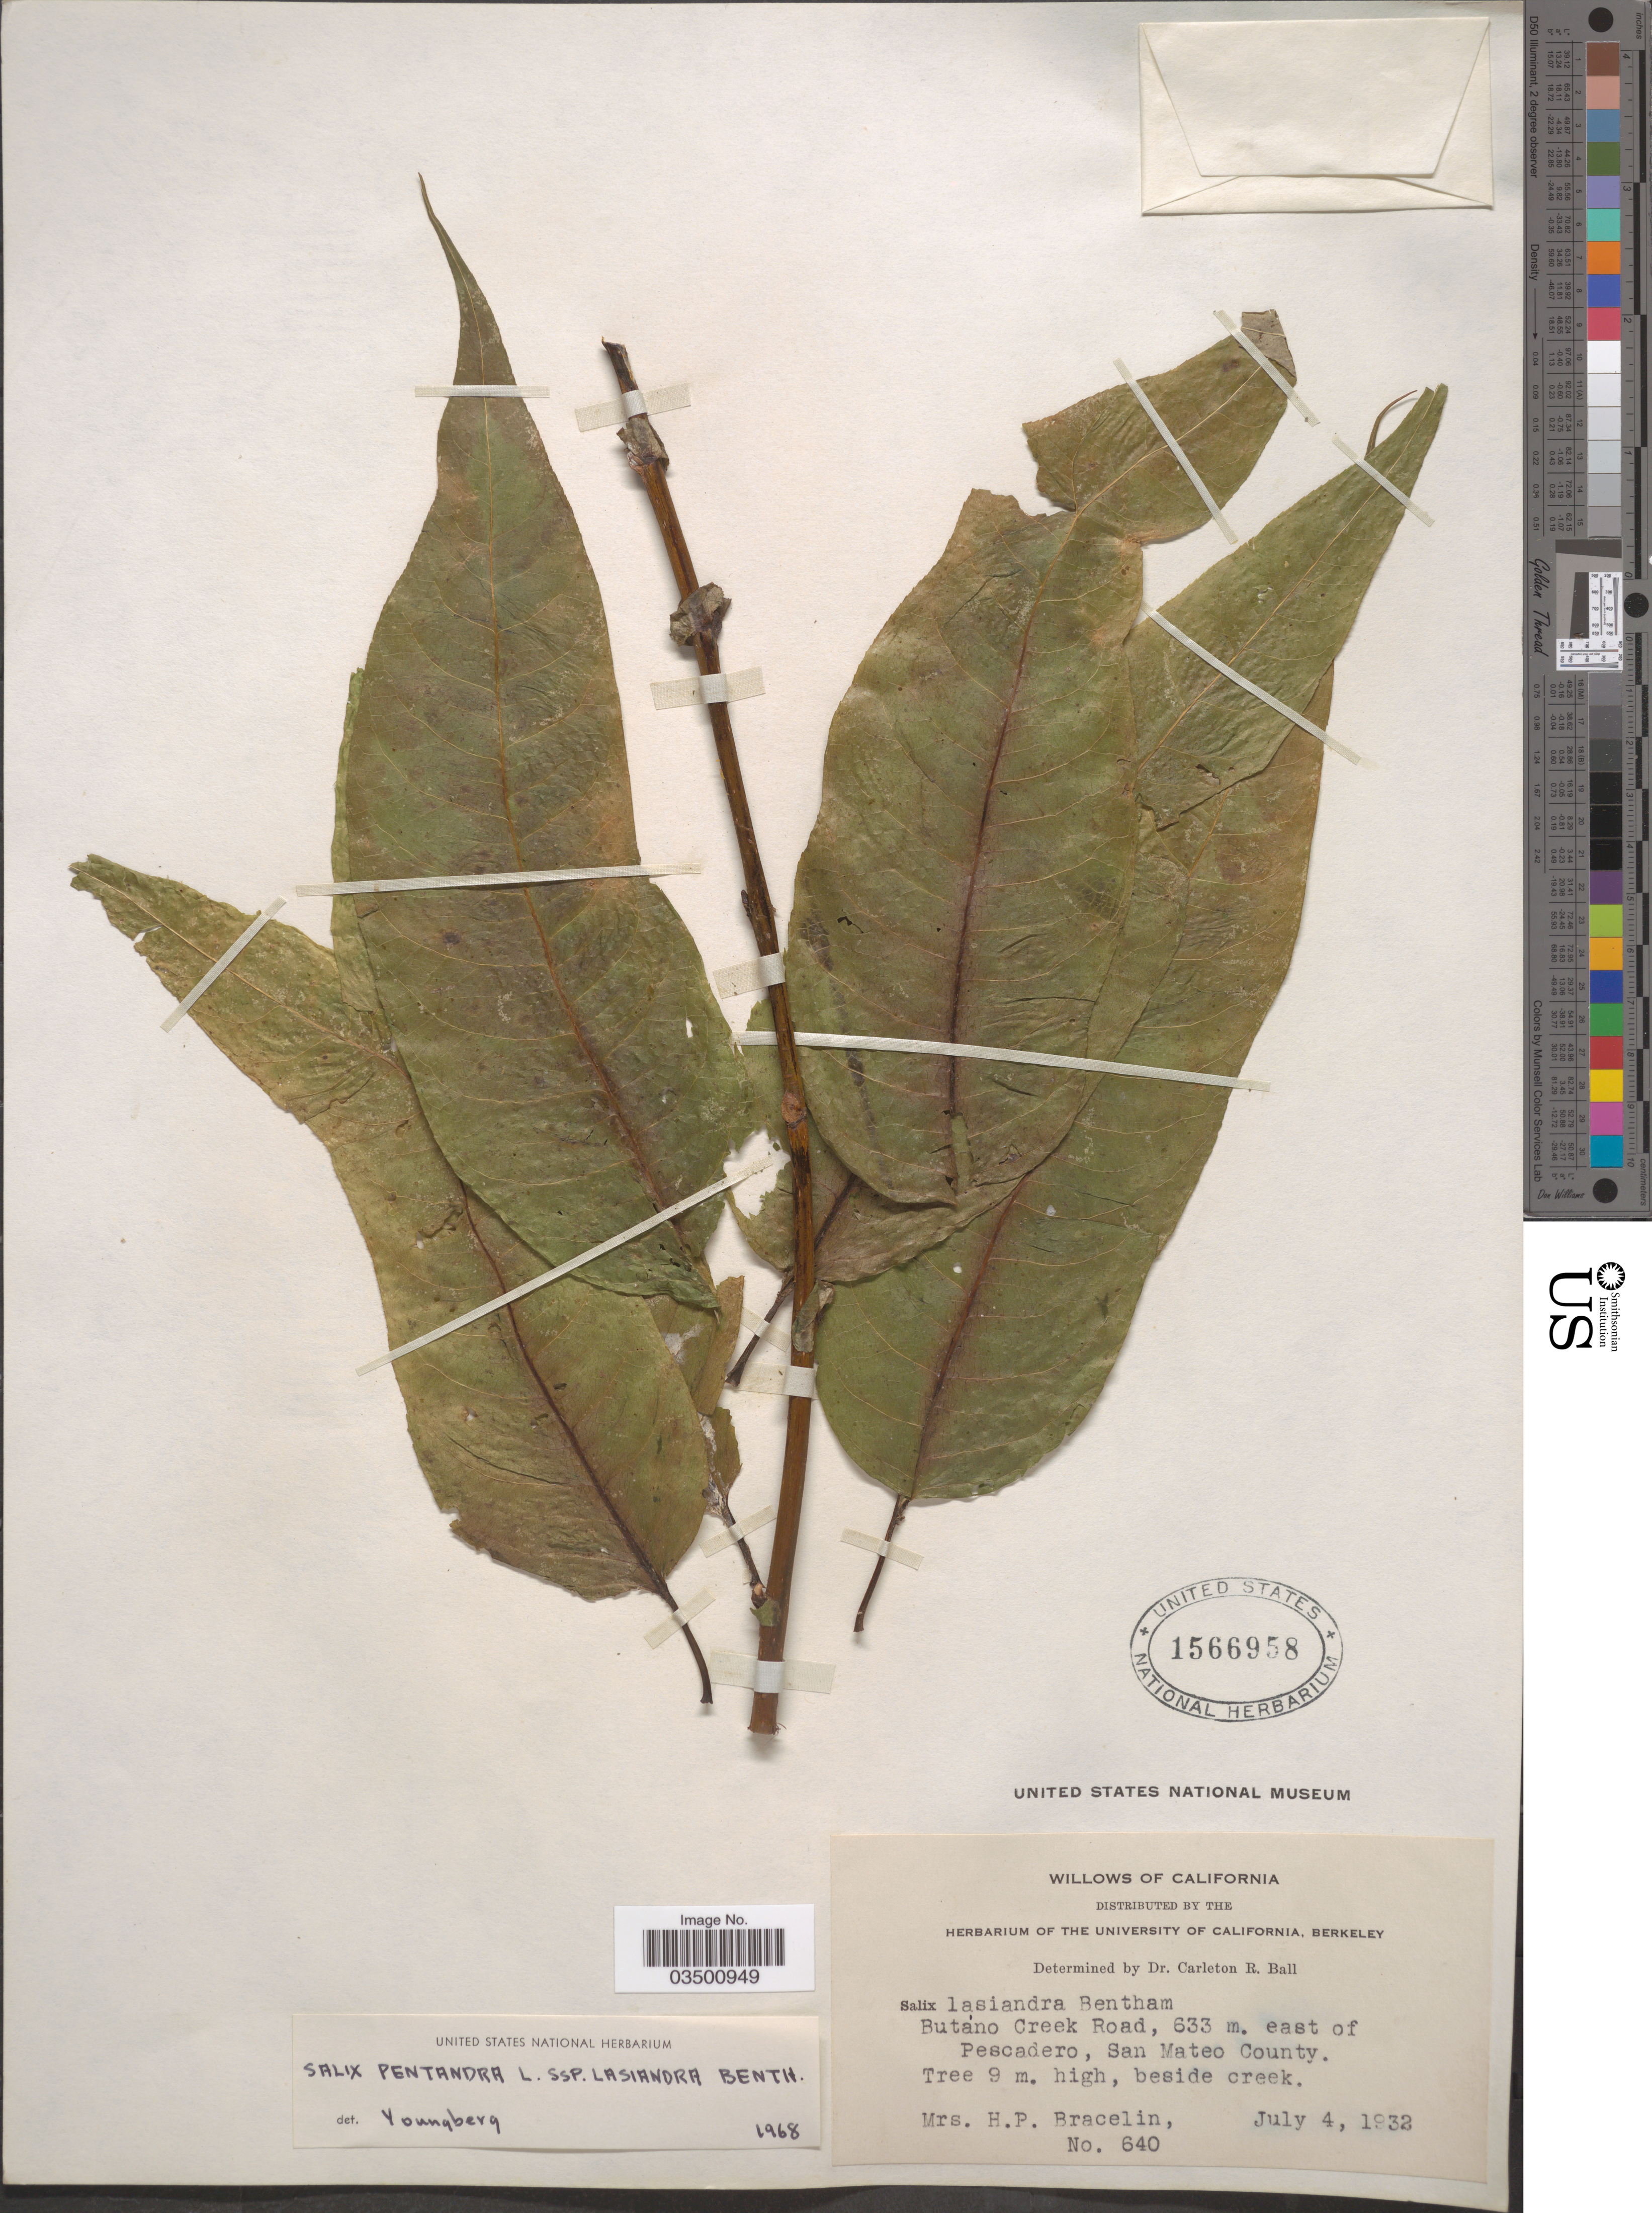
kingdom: Plantae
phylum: Tracheophyta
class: Magnoliopsida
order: Malpighiales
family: Salicaceae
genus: Salix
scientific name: Salix lasiandra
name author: Benth.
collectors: H. Bracelin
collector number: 640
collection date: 1932-07-04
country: United States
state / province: California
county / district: San Mateo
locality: Butano Creek Road, 633 m. east of Pescadero, San Mateo County.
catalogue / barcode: US 1566958